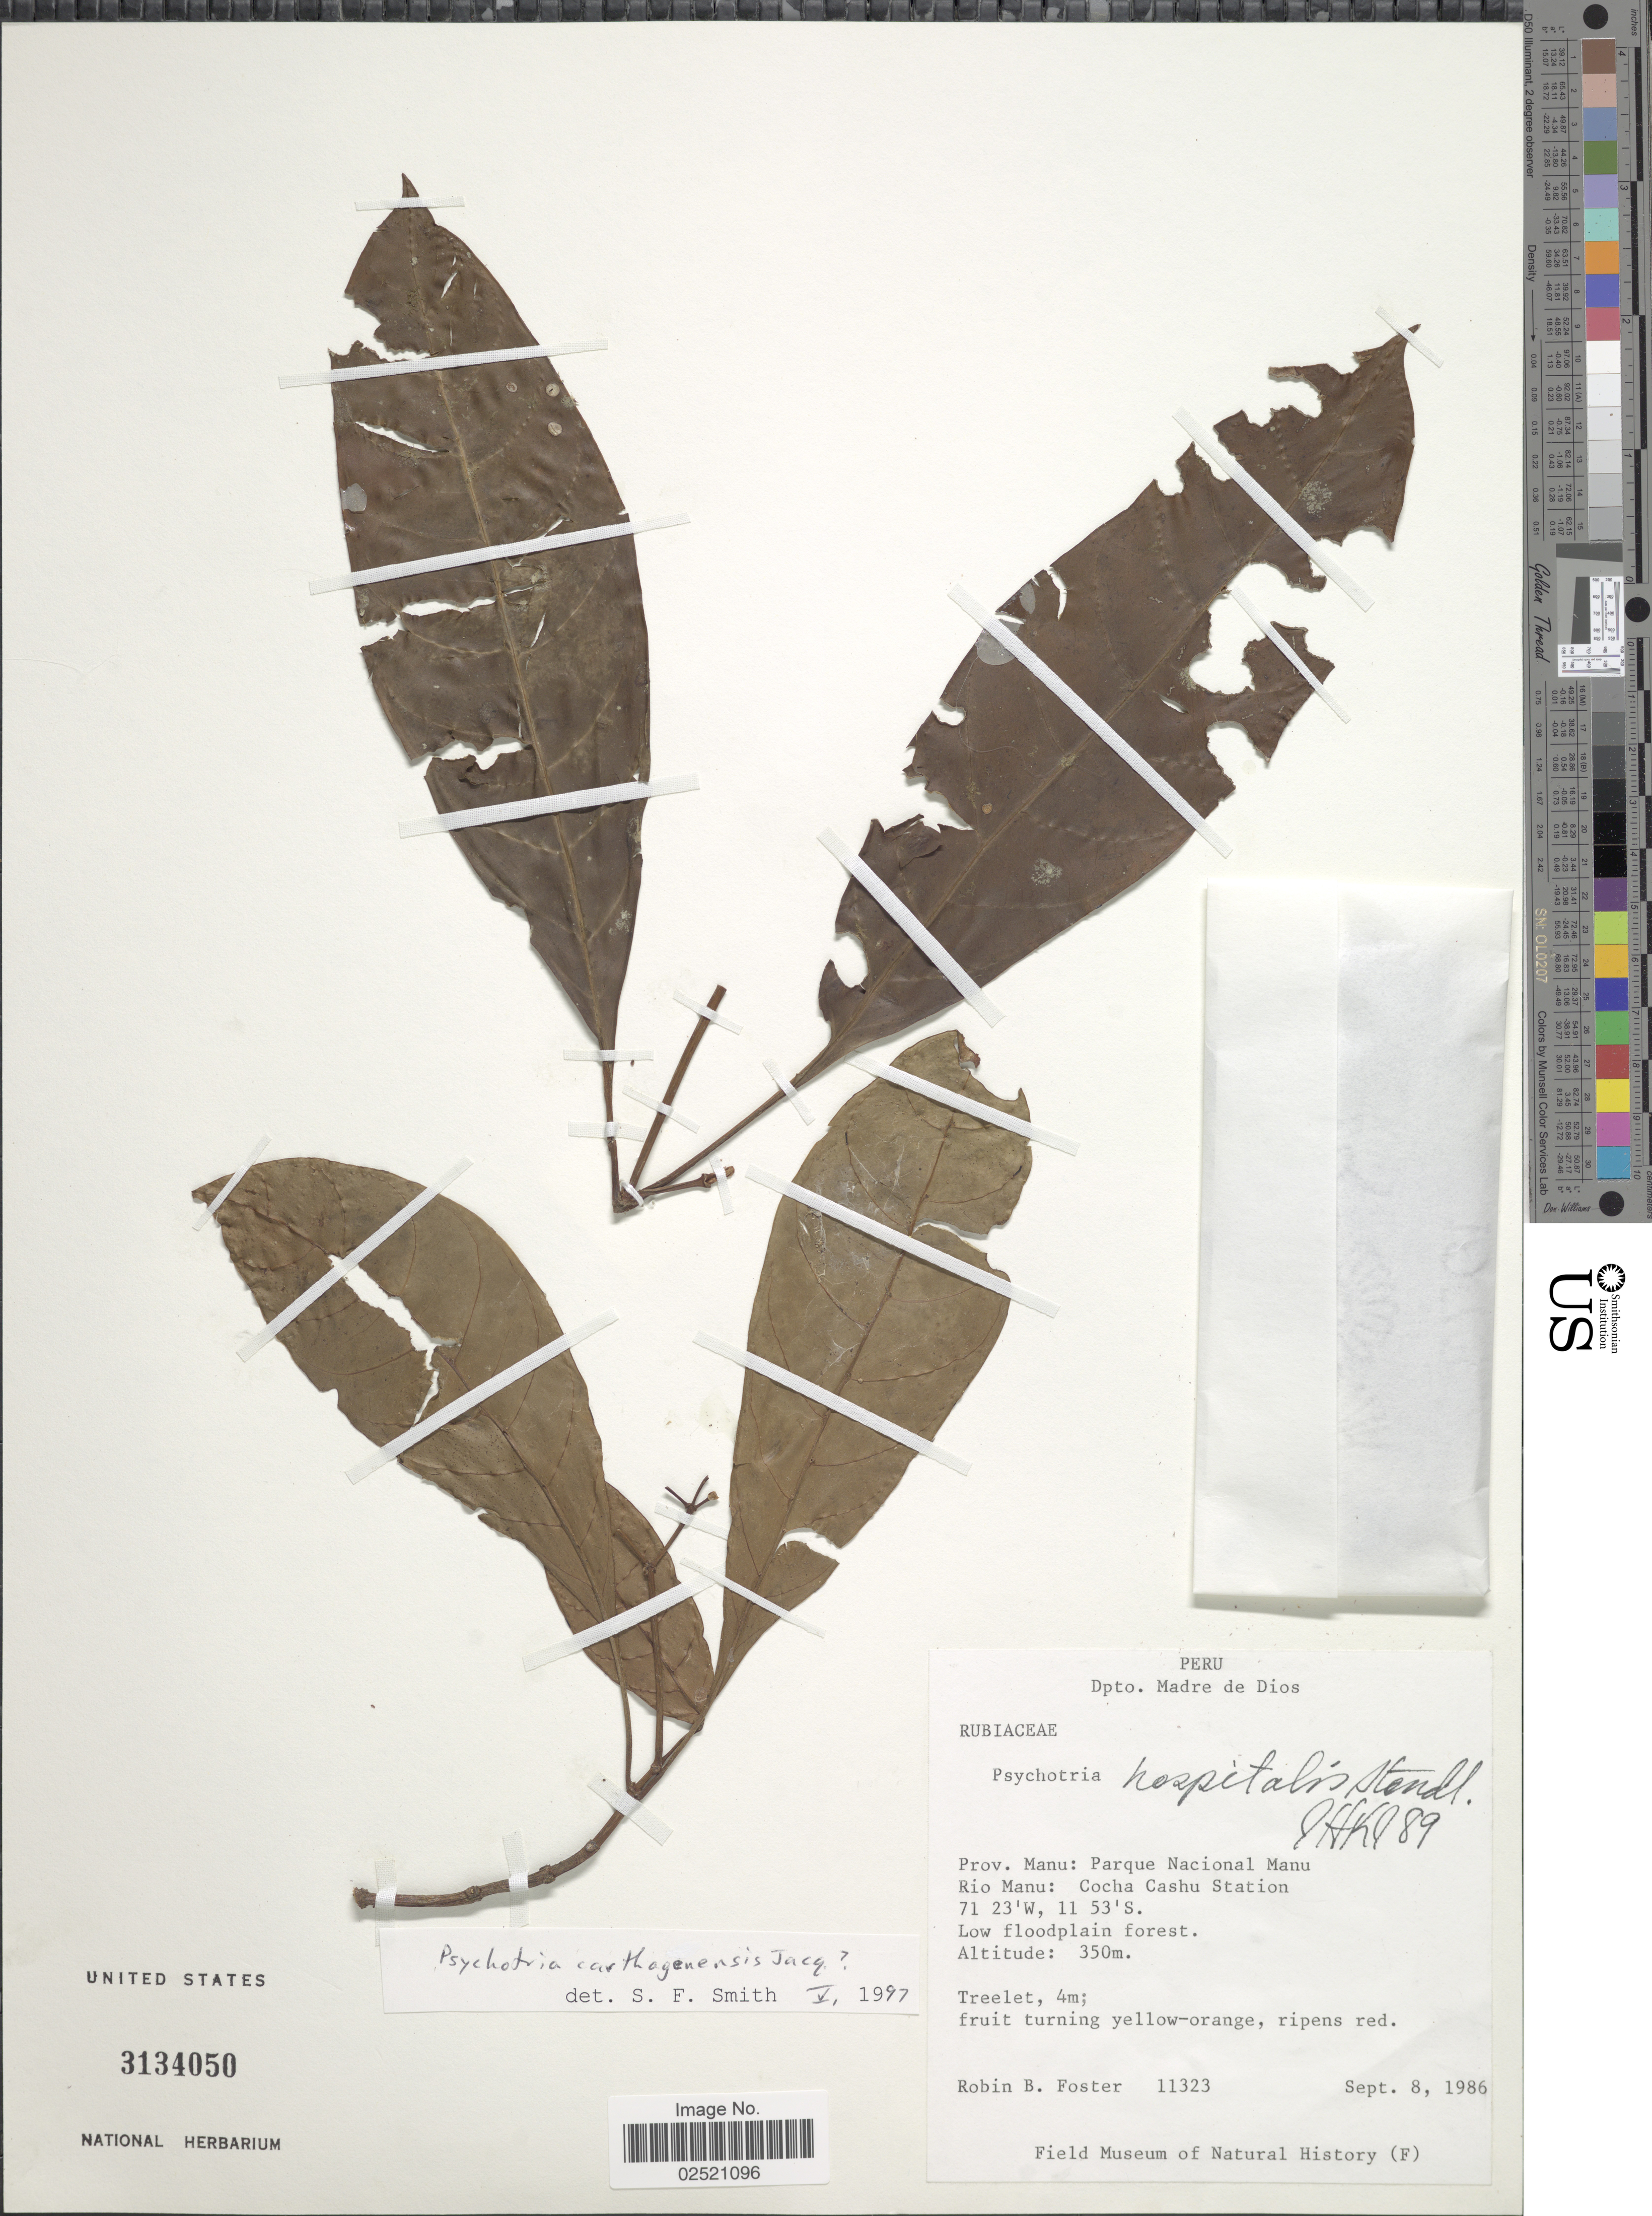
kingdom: Plantae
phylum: Tracheophyta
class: Magnoliopsida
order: Gentianales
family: Rubiaceae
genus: Psychotria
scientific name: Psychotria carthagenensis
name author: Jacq.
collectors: R. B. Foster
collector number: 11323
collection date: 1986-09-08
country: Peru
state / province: Madre de Dios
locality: Prov. Manu: Parque Nacional Manu, Rio Manu: Cocha Cashu Station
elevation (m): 350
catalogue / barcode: US 3134050